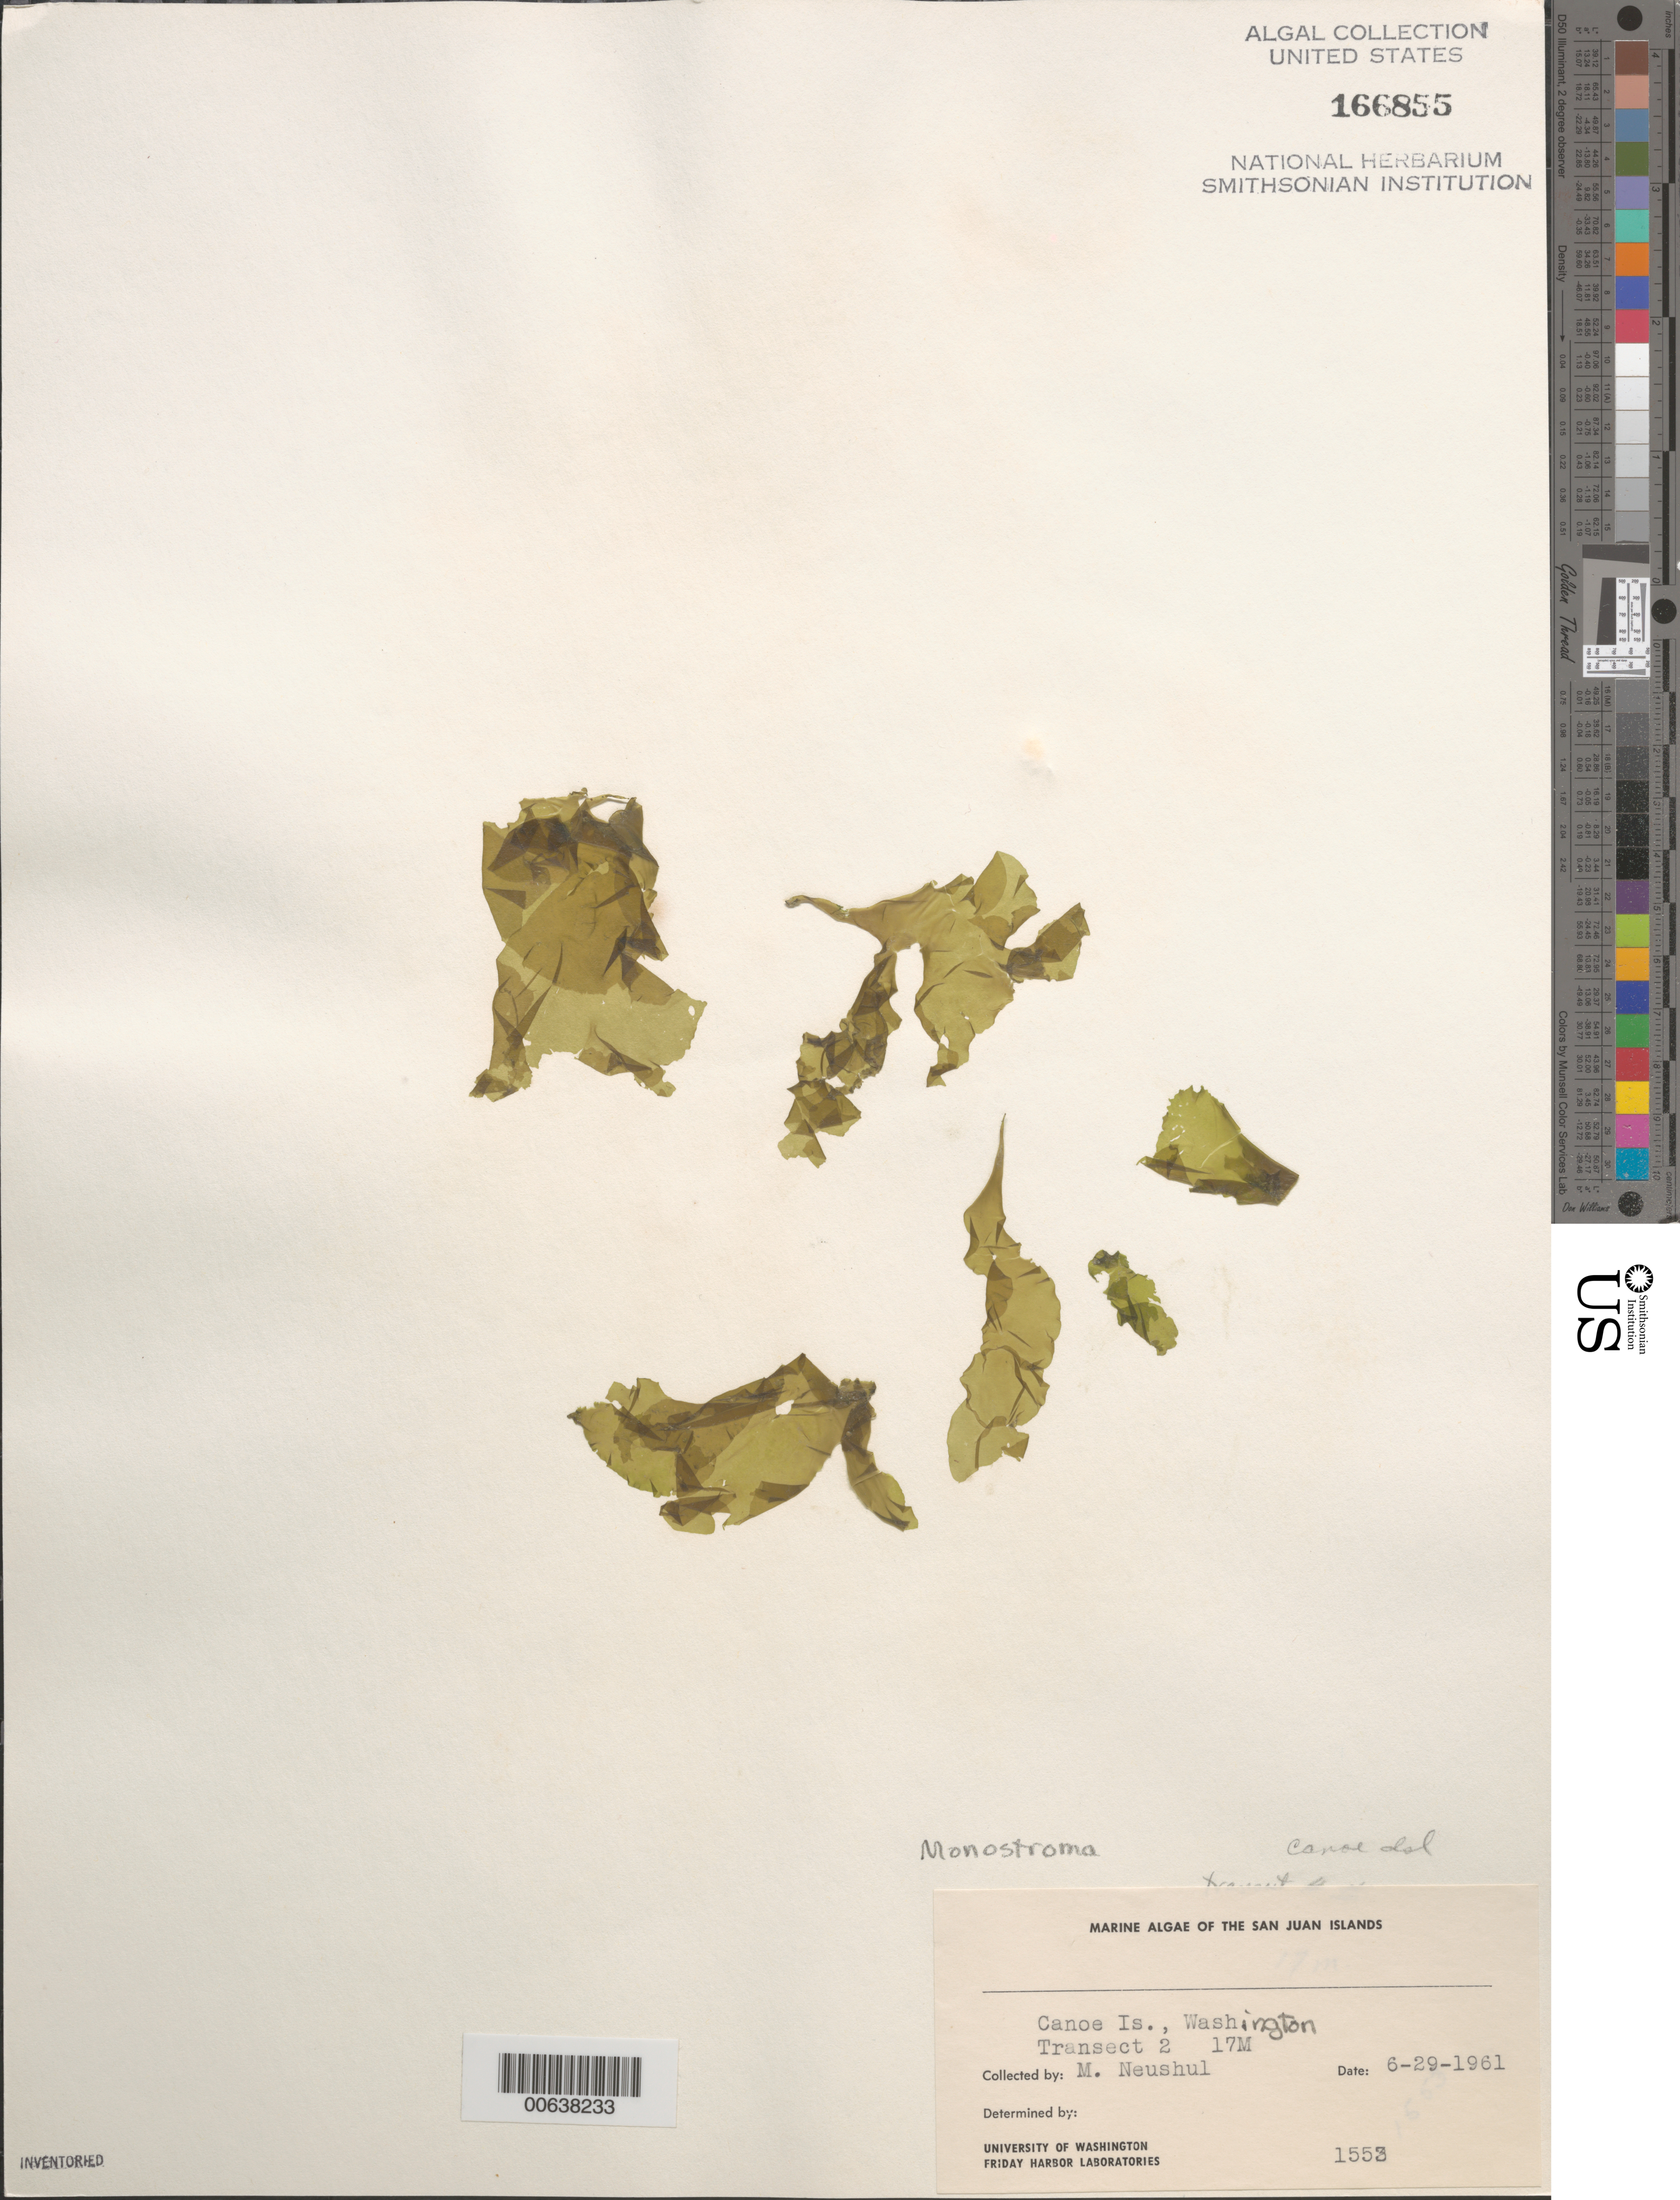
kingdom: Plantae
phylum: Chlorophyta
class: Ulvophyceae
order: Ulvales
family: Monostromataceae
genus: Monostroma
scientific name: Monostroma sp.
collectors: M. Neushul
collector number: Neushul 1553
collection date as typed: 29 Jun 1961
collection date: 1961-06-29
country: United States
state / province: Washington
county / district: San Juan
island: Canoe Island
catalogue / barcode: US 166855